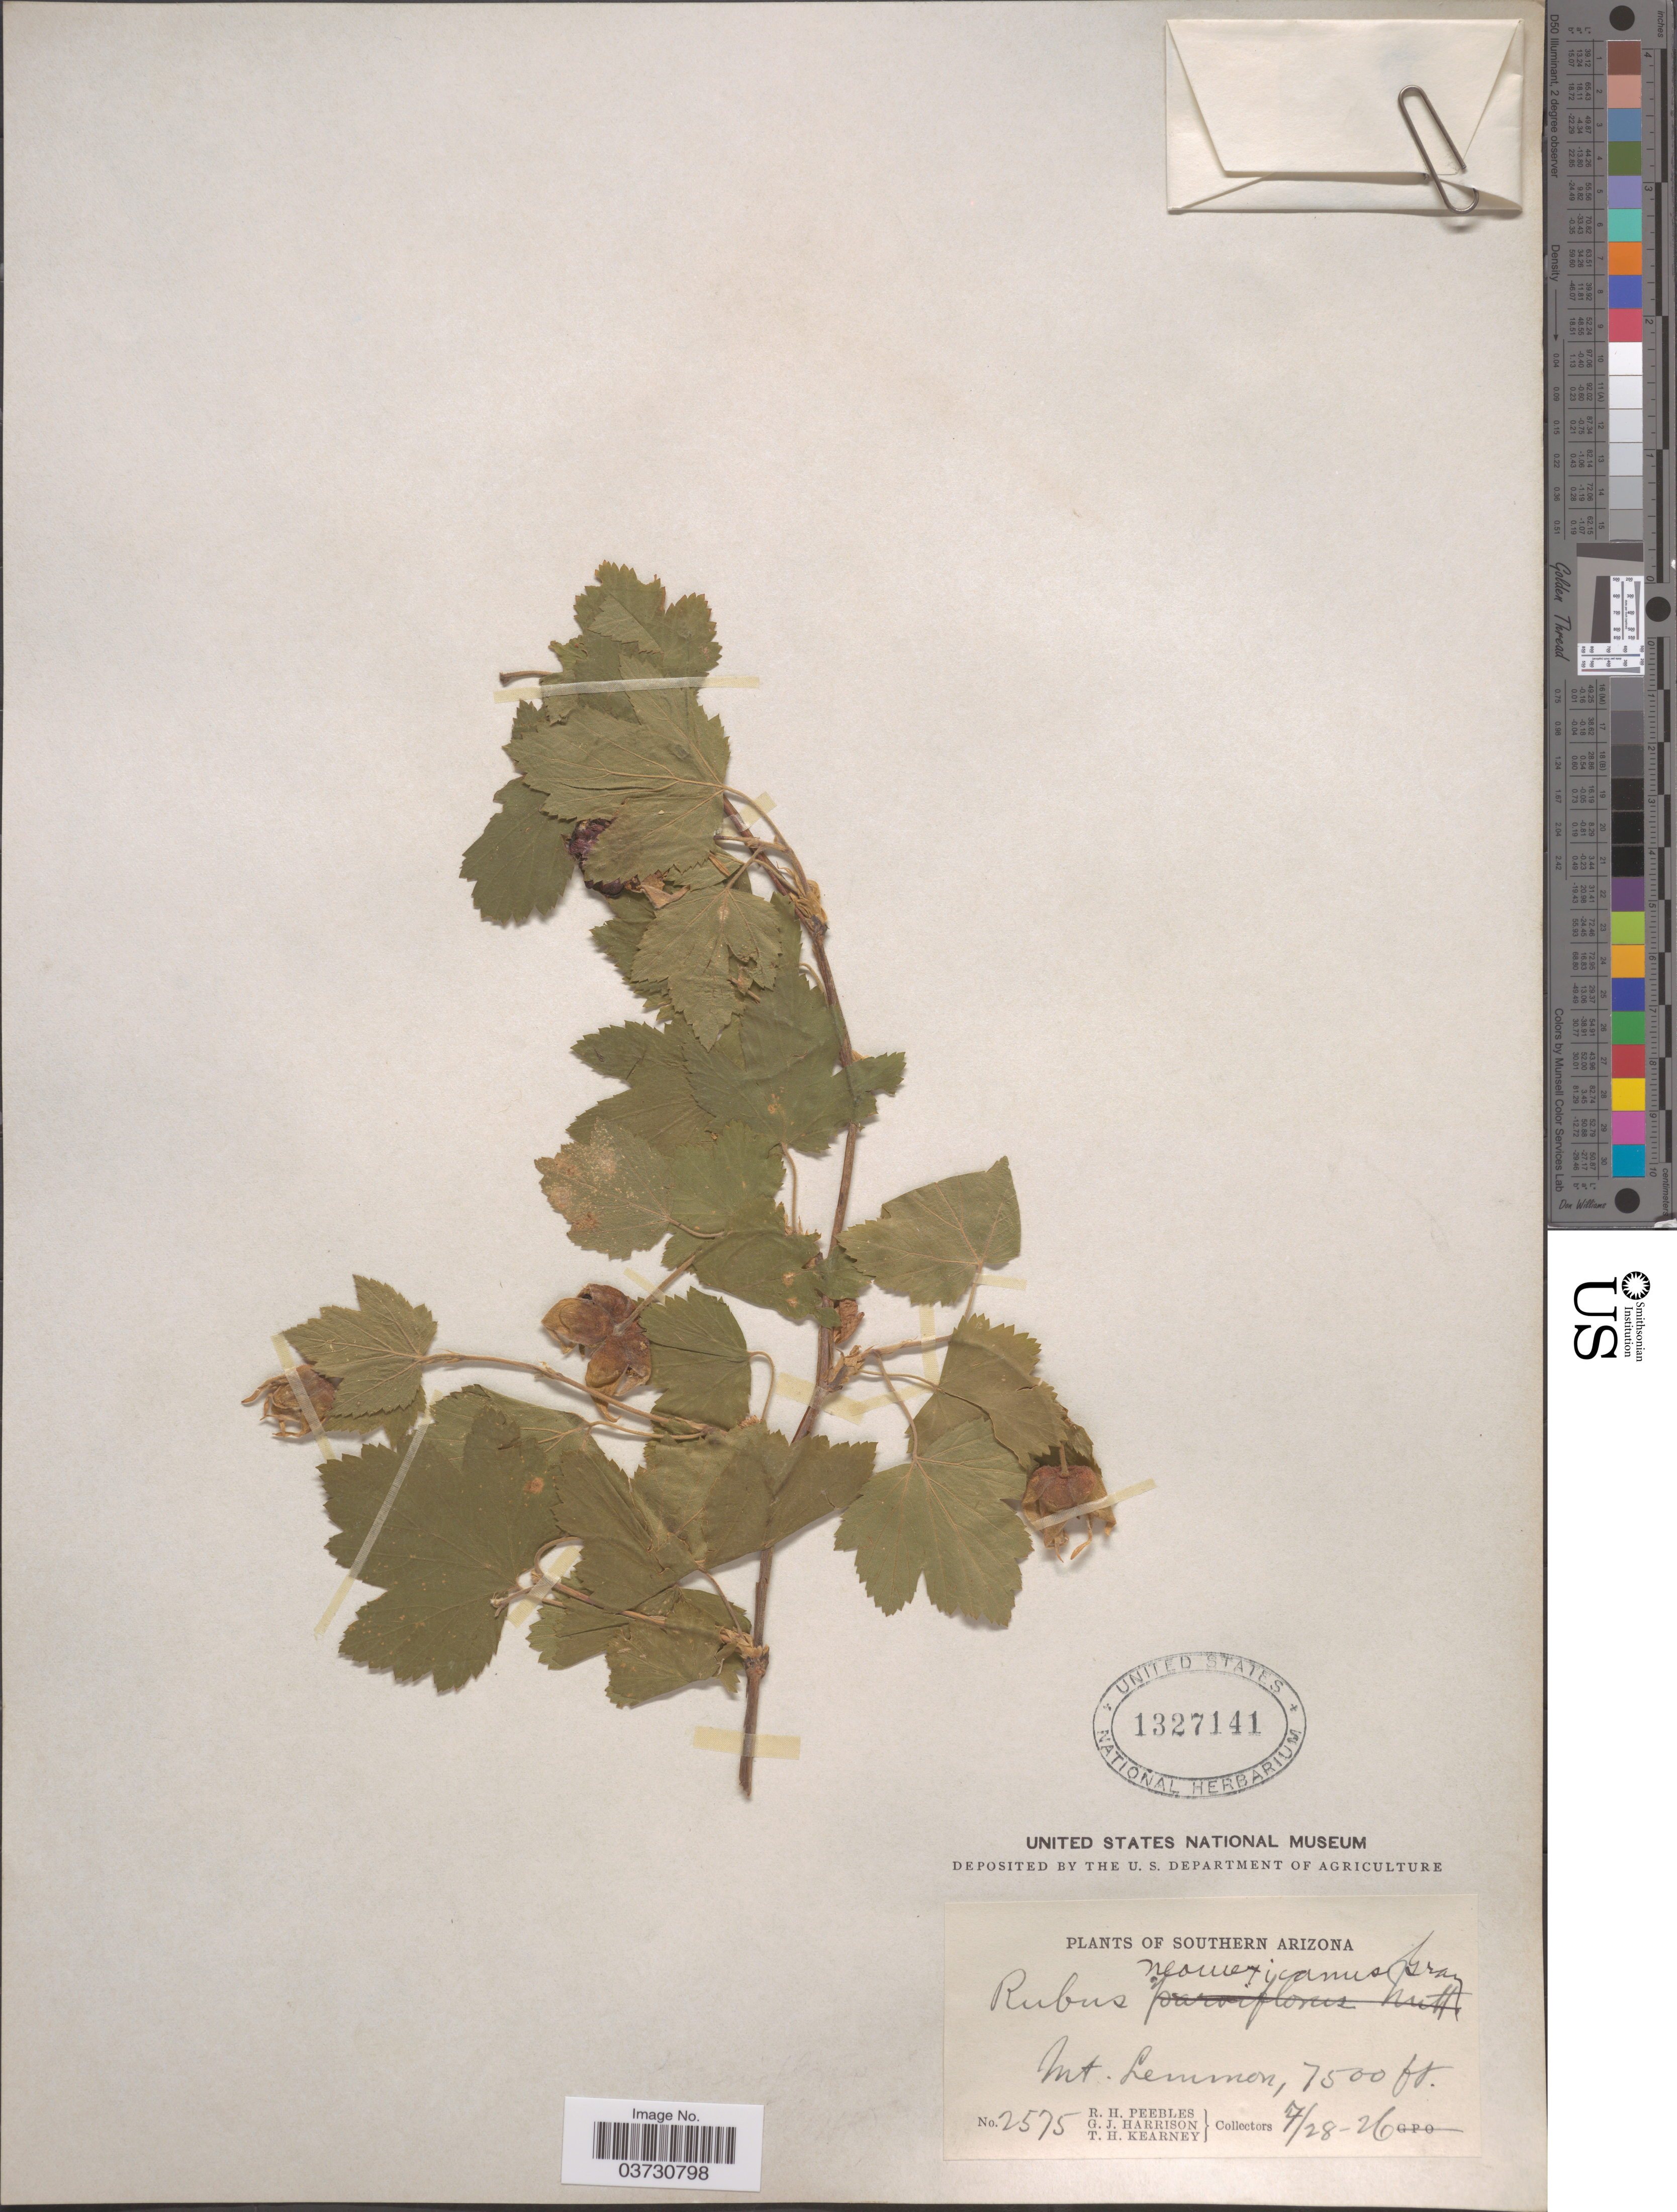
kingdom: Plantae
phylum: Tracheophyta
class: Magnoliopsida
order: Rosales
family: Rosaceae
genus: Rubus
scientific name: Rubus neomexicanus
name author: A. Gray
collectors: R. H. Peebles, G. J. Harrison & T. H. Kearney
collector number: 2575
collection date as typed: Transcribed d/m/y: 28/7/26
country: United States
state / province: Arizona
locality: Southern Arizona. Mt. Lemmon.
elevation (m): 2286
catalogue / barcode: US 1327141